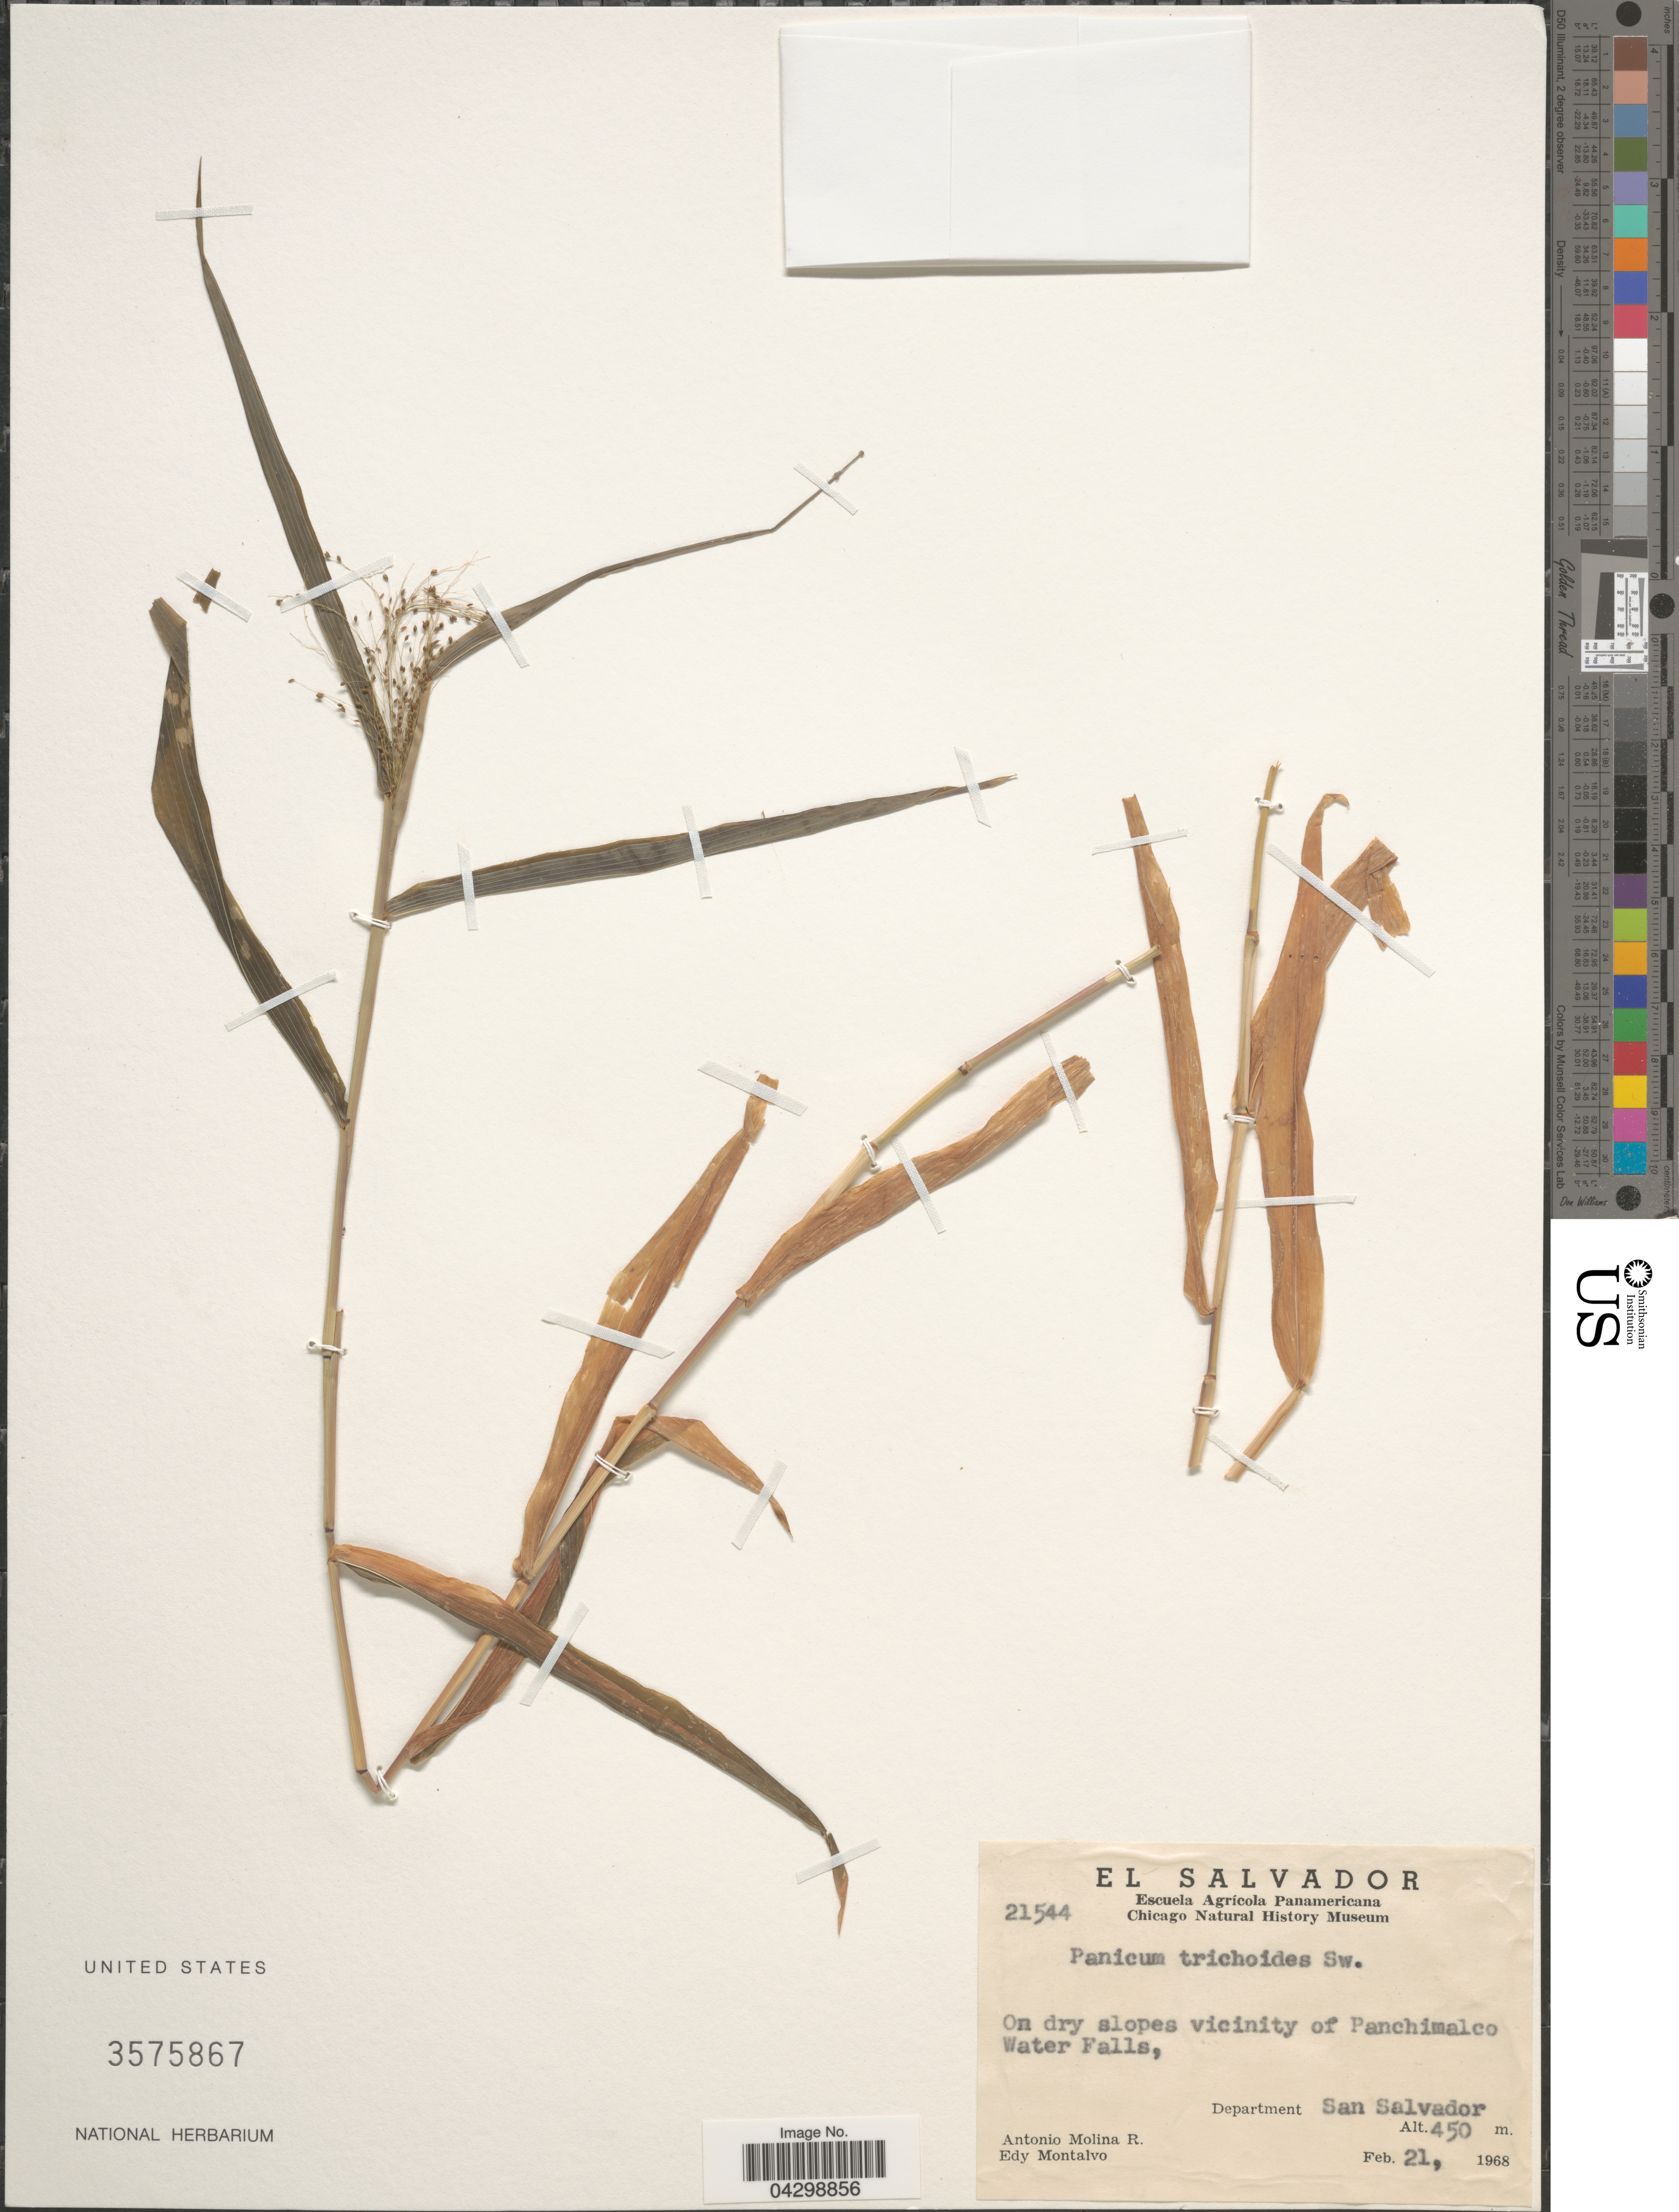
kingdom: Plantae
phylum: Tracheophyta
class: Liliopsida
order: Poales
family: Poaceae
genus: Panicum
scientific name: Panicum trichoides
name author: Sw.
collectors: A. Molina R. & E. A. Montalvo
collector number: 21544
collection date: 1968-02-21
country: El Salvador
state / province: San Salvador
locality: On dry slopes vicinity of Panchimalco Water Falls, Department San Salvador.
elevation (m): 450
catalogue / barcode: US 3575867